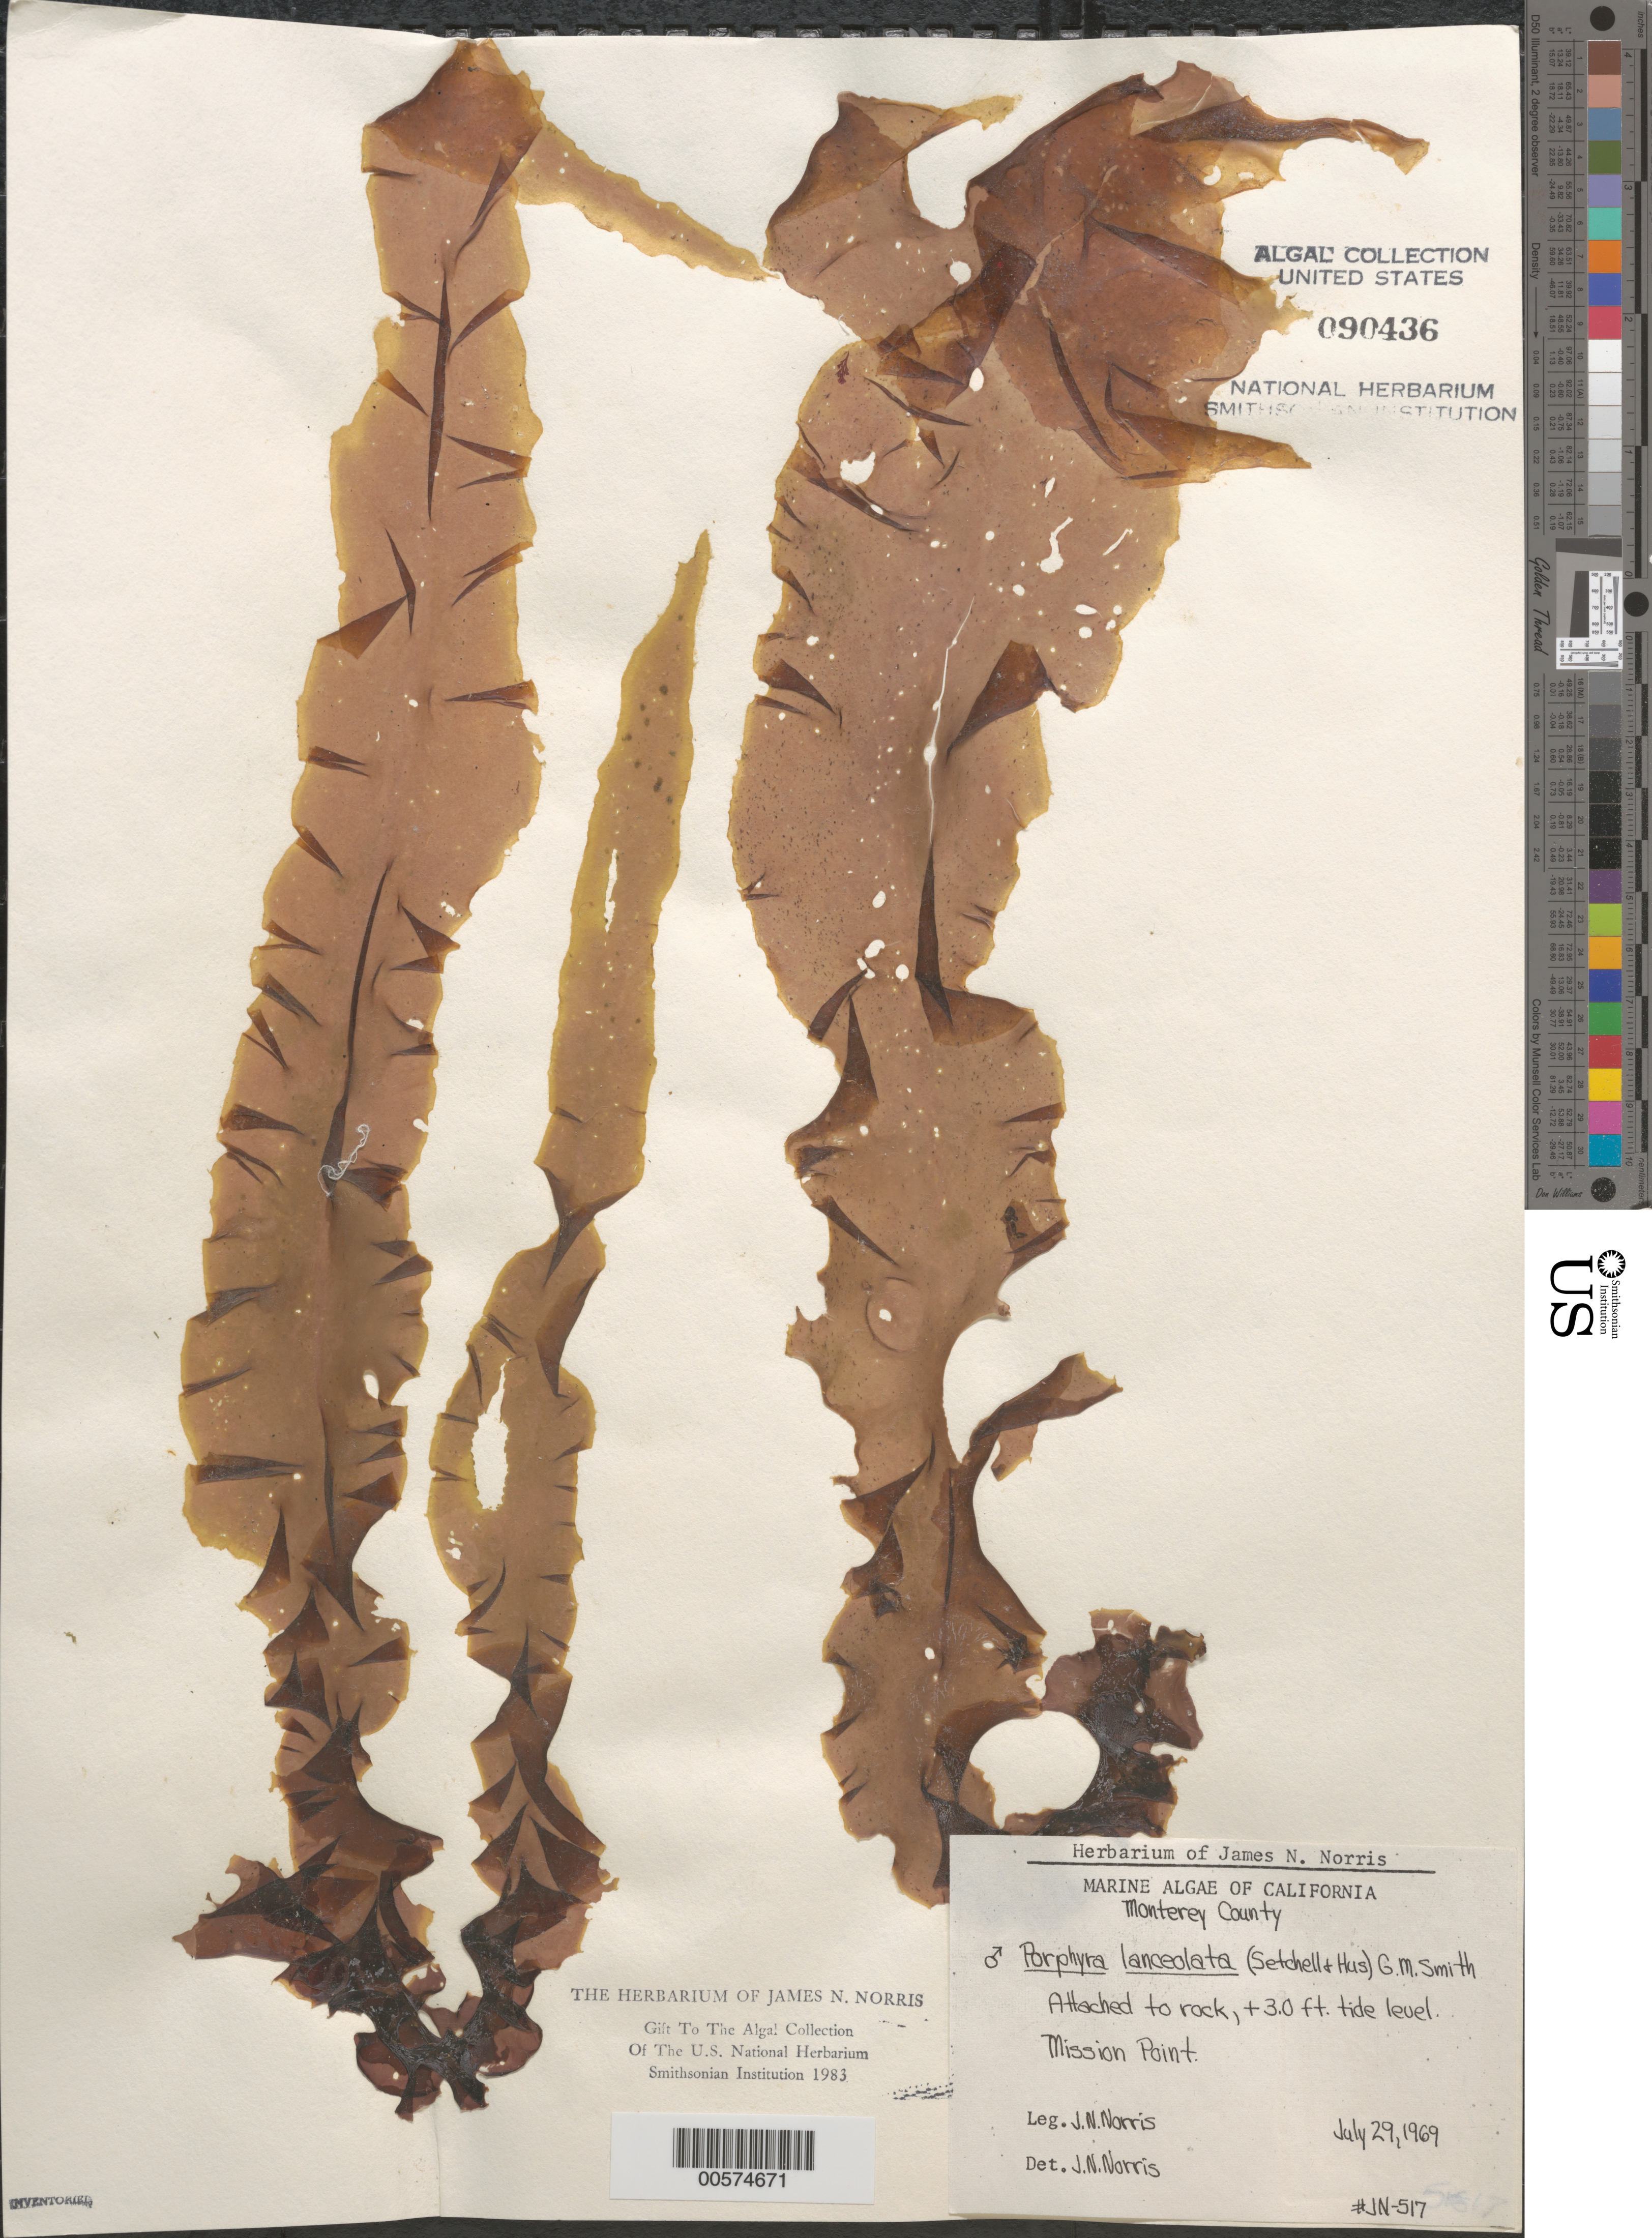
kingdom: Plantae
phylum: Rhodophyta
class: Bangiophyceae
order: Bangiales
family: Bangiaceae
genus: Pyropia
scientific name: Pyropia lanceolata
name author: (Setchell & Hus) S.C. Lindstrom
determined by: Algae name updating Project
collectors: J. N. Norris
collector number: JN-517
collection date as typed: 29 Jul 1969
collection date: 1969-07-29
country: United States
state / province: California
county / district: Monterey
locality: Mission Point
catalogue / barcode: US 90436